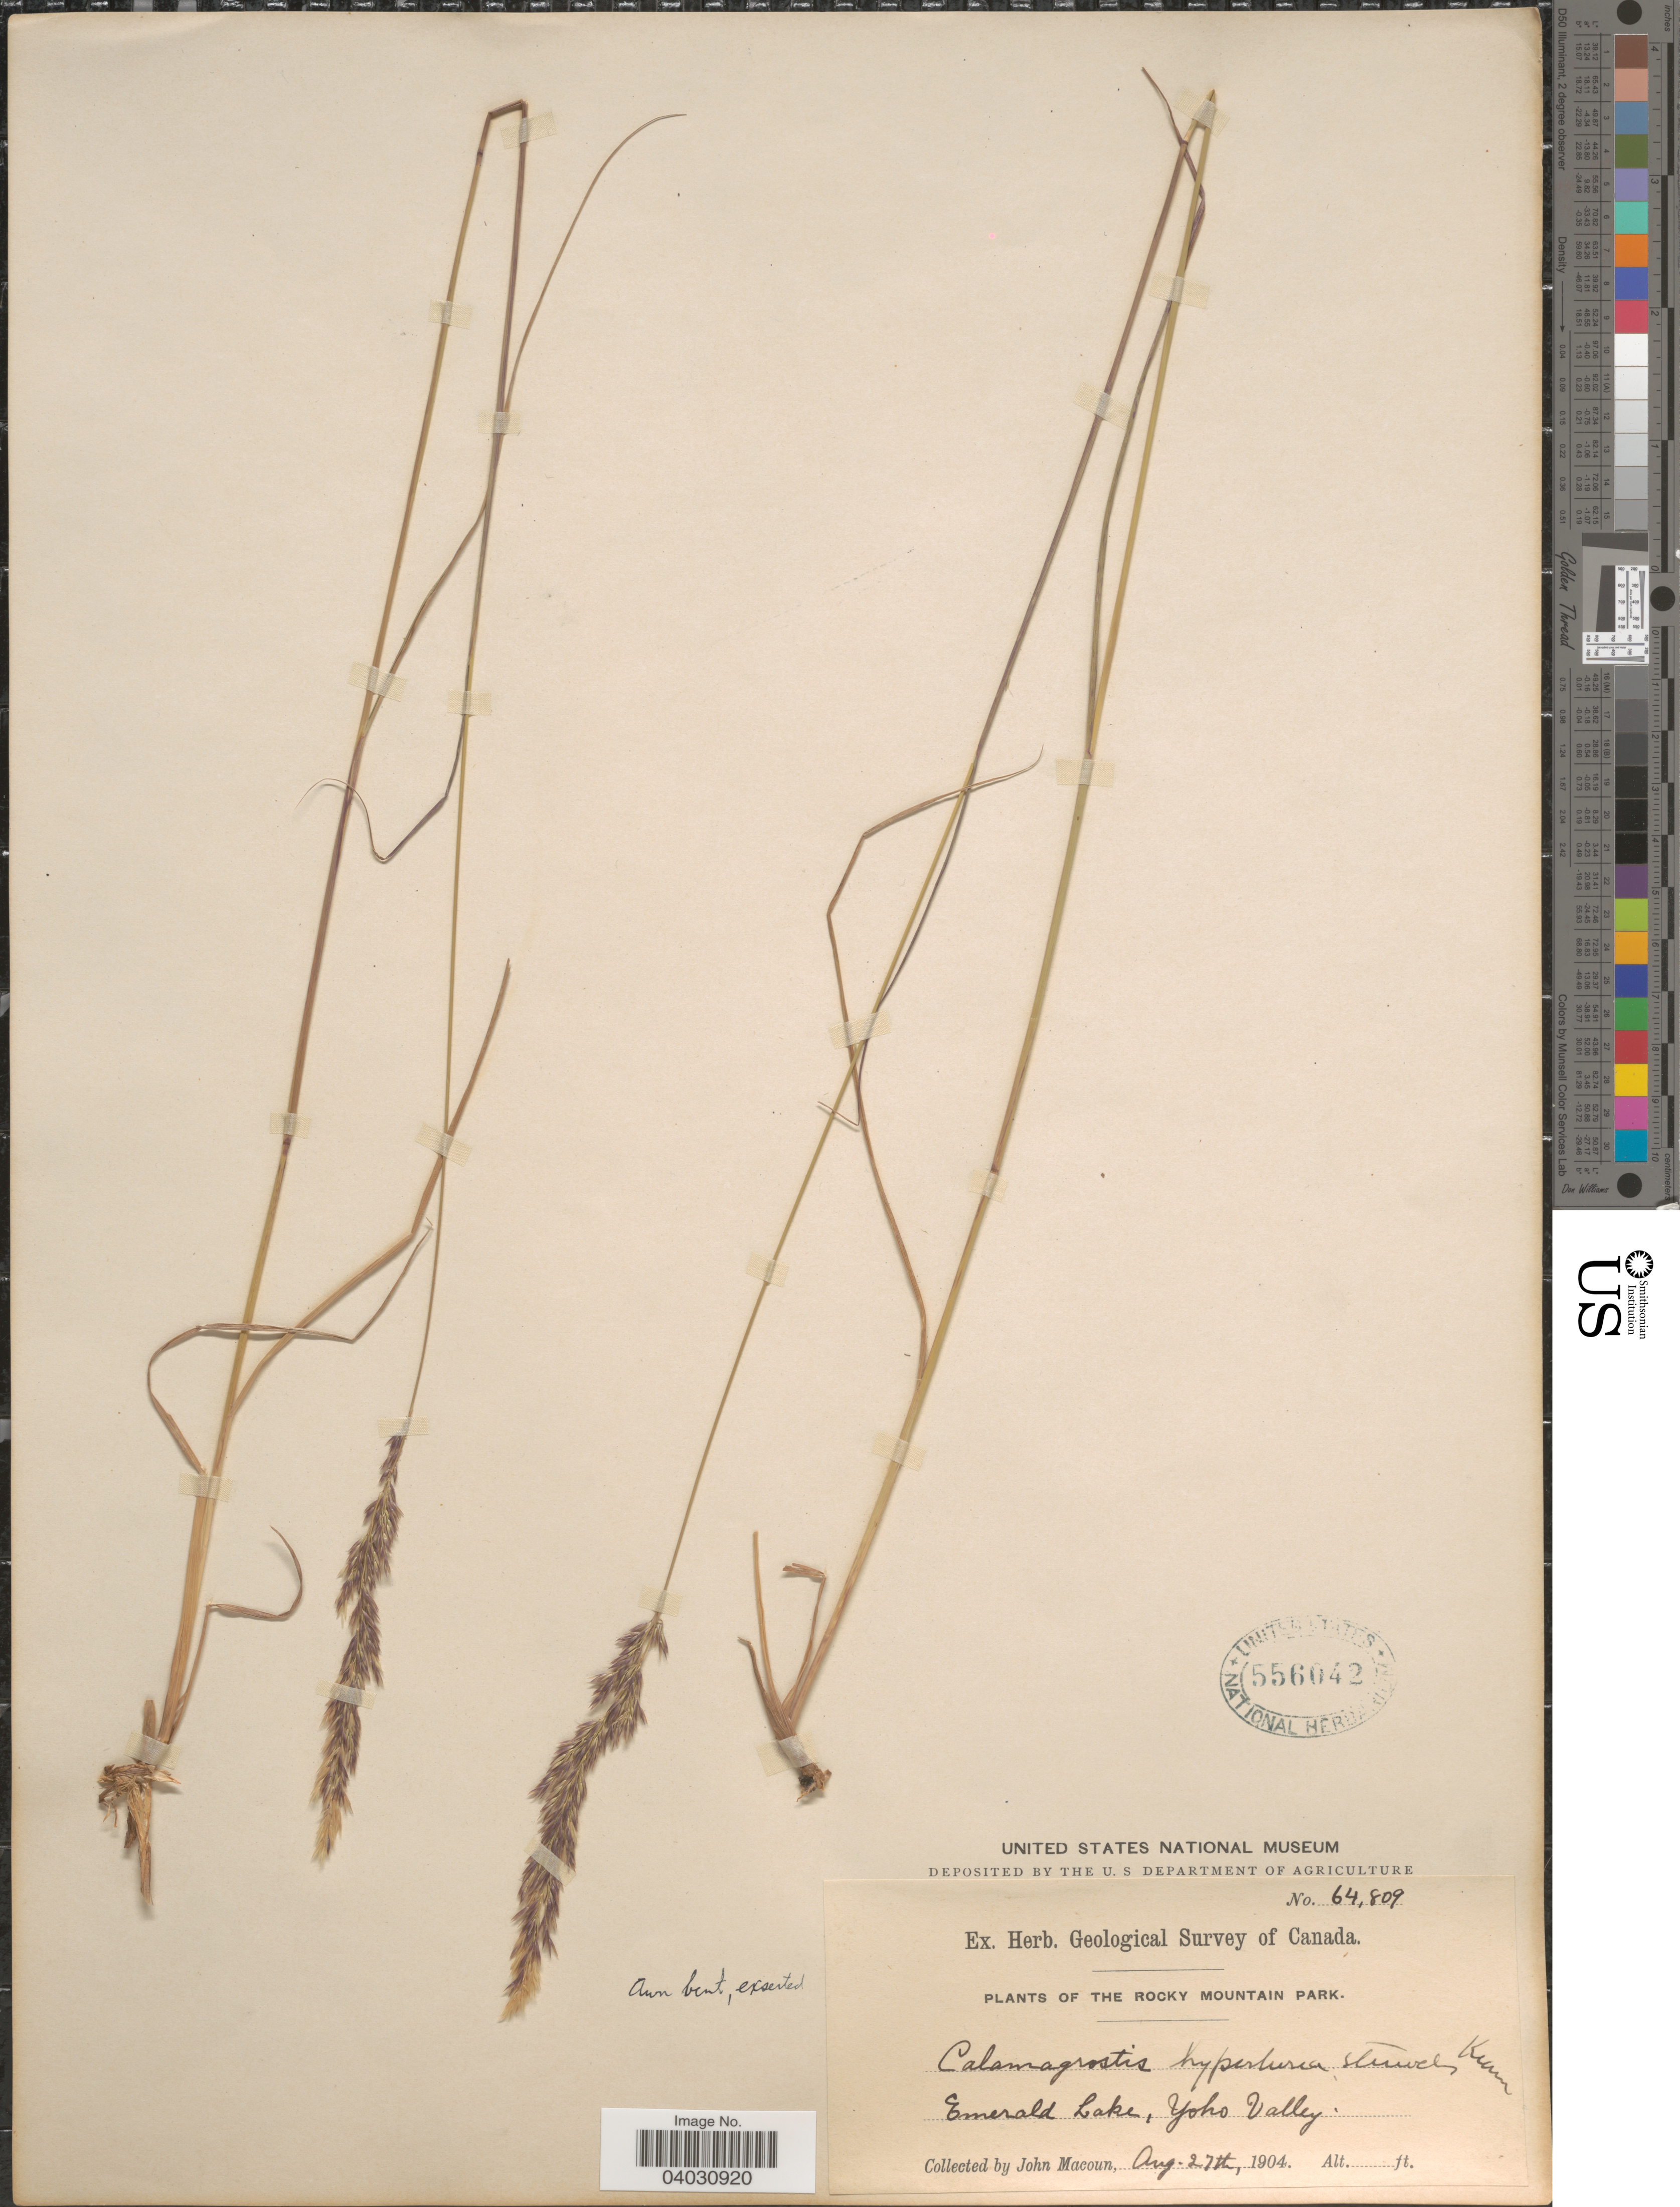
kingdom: Plantae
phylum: Tracheophyta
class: Liliopsida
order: Poales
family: Poaceae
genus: Calamagrostis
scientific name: Calamagrostis sp.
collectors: J. Macoun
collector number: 64809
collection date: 1904-08-27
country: Canada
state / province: British Columbia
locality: The Rocky Mountain Park. Emerald Lake, Yoho Valley.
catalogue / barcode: US 556042